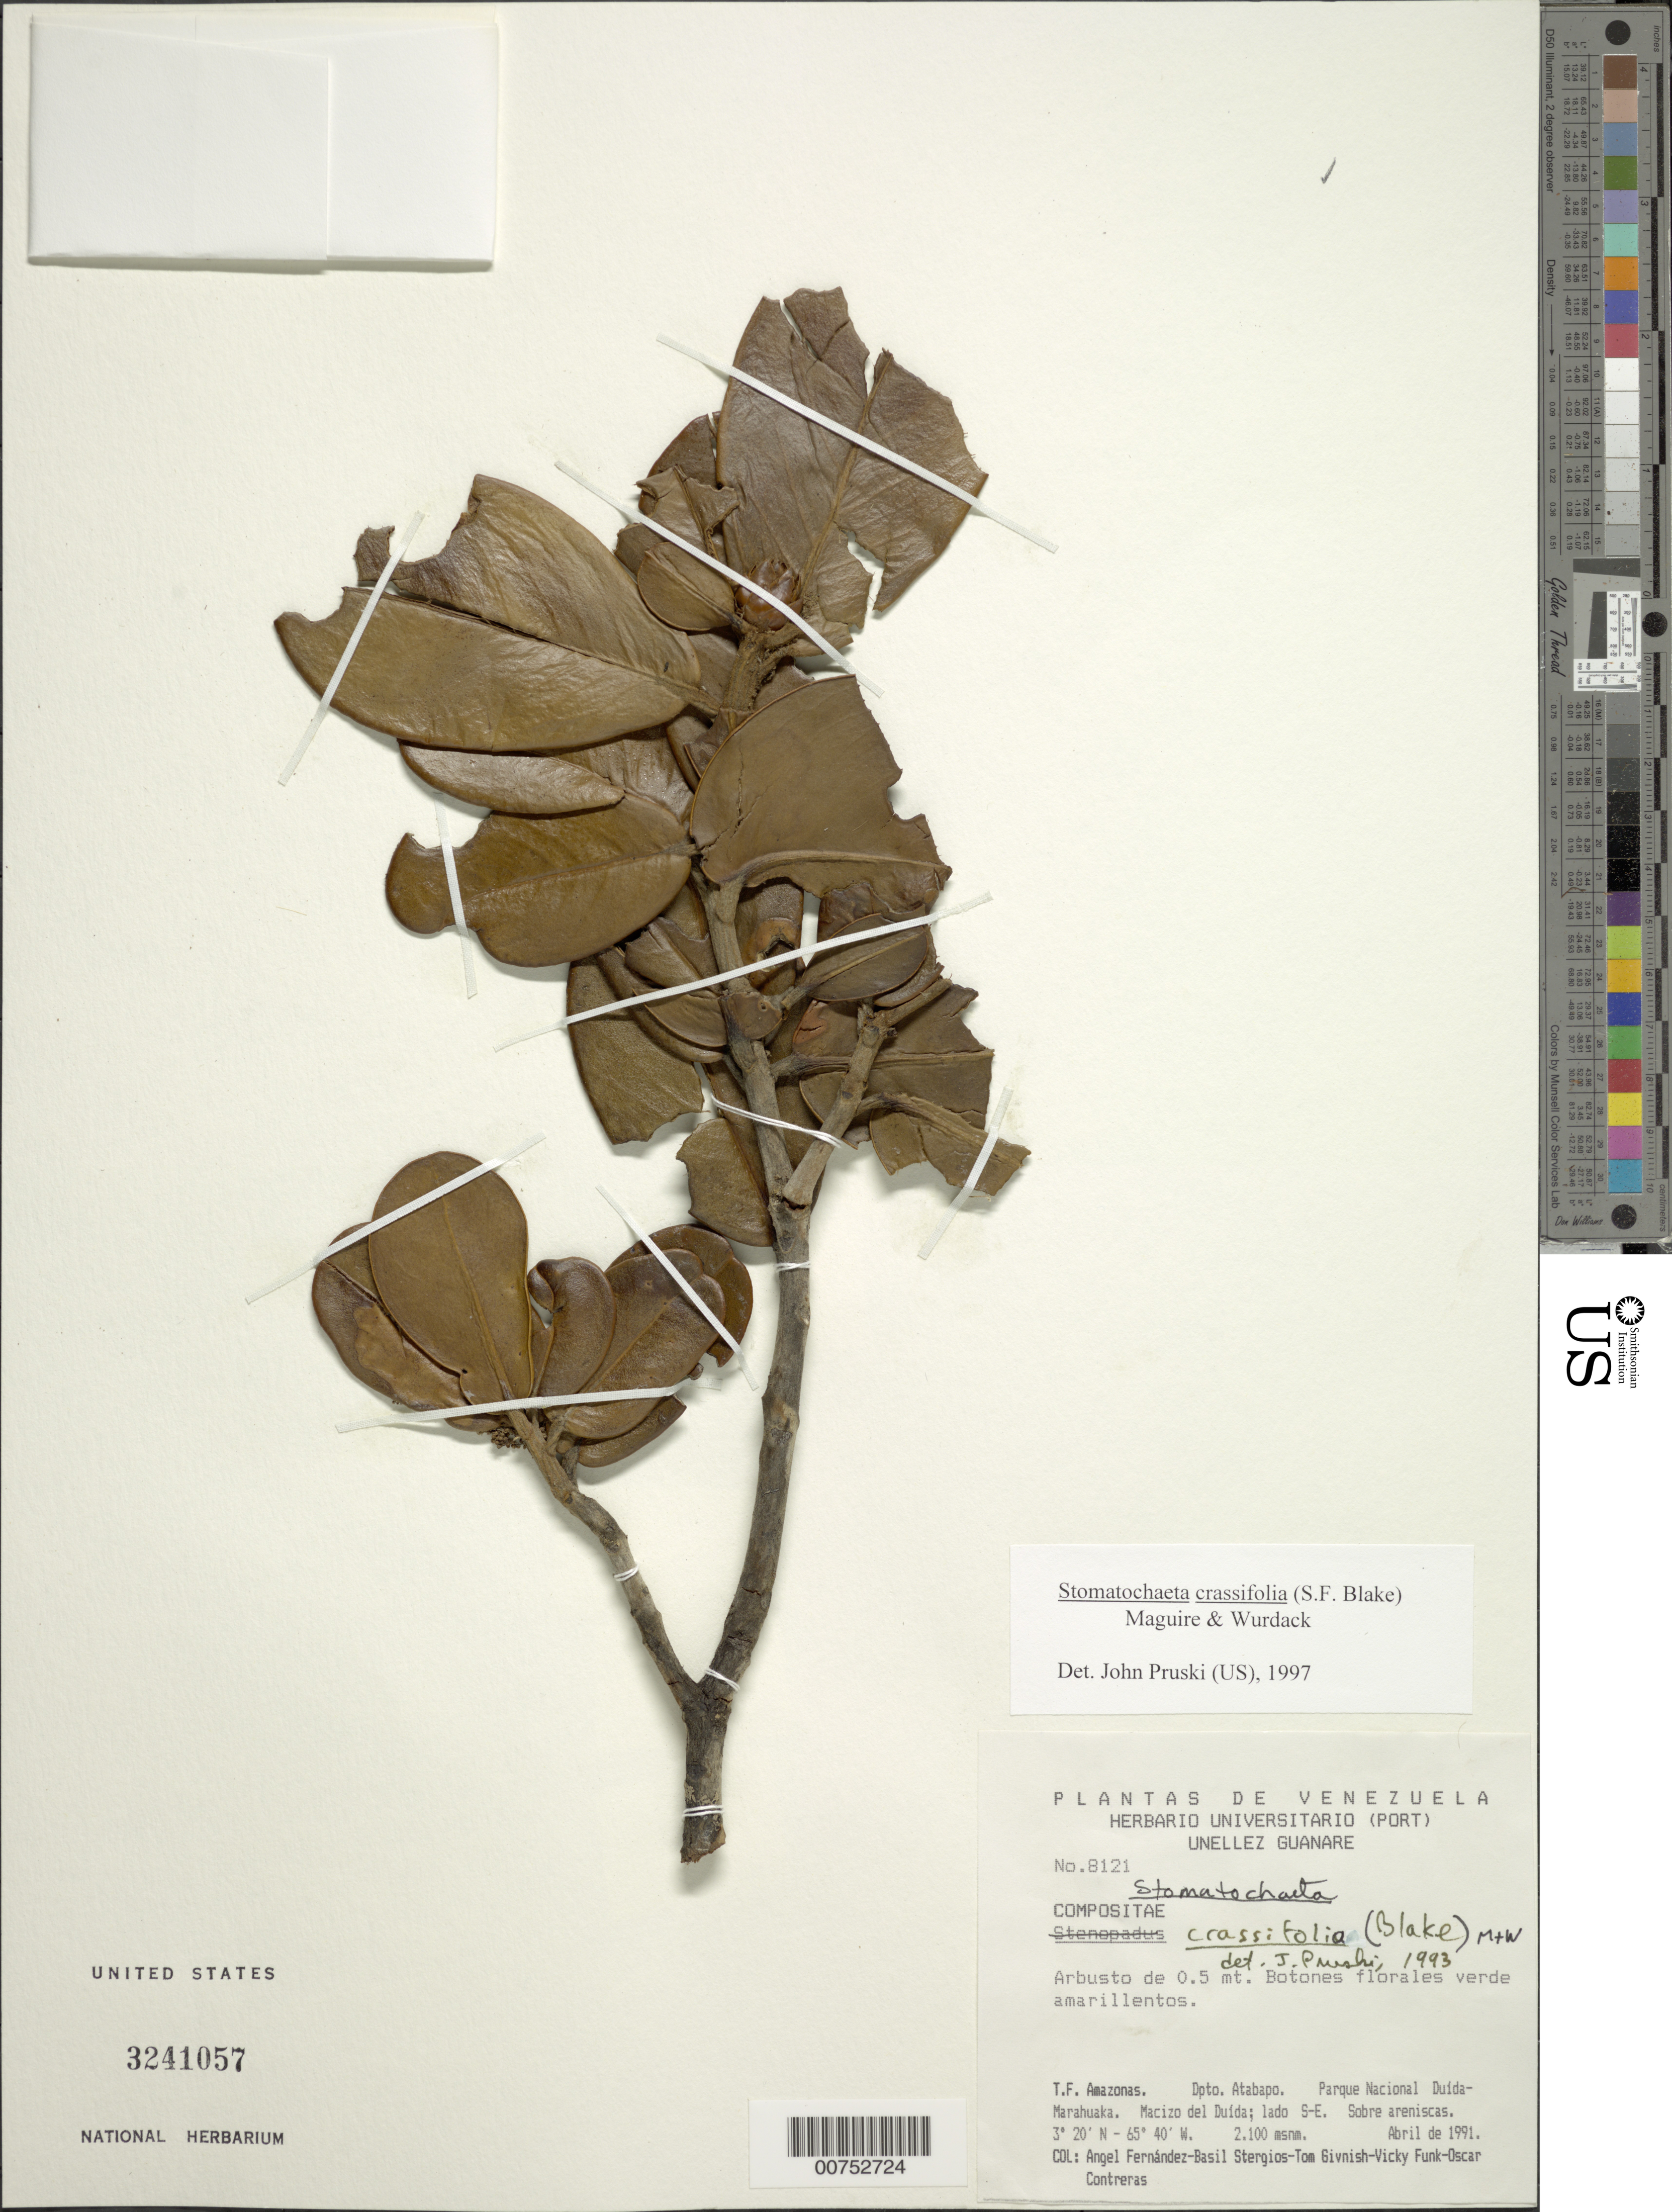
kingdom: Plantae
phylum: Tracheophyta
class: Magnoliopsida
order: Asterales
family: Asteraceae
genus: Stomatochaeta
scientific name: Stomatochaeta crassifolia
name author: (S.F. Blake) Maguire & Wurdack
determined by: Pruski, J. F.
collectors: A. Fernández, B. G. Stergios, T. J. Givnish, V. Funk & O. Contreras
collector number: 8121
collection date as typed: Apr-91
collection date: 1991-04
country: Venezuela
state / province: Amazonas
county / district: Atabapo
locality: Parque Nacional Duída-Marahuaka, Macizo del Duída, lado SE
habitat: Sandstone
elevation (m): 2100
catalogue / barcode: US 3241057